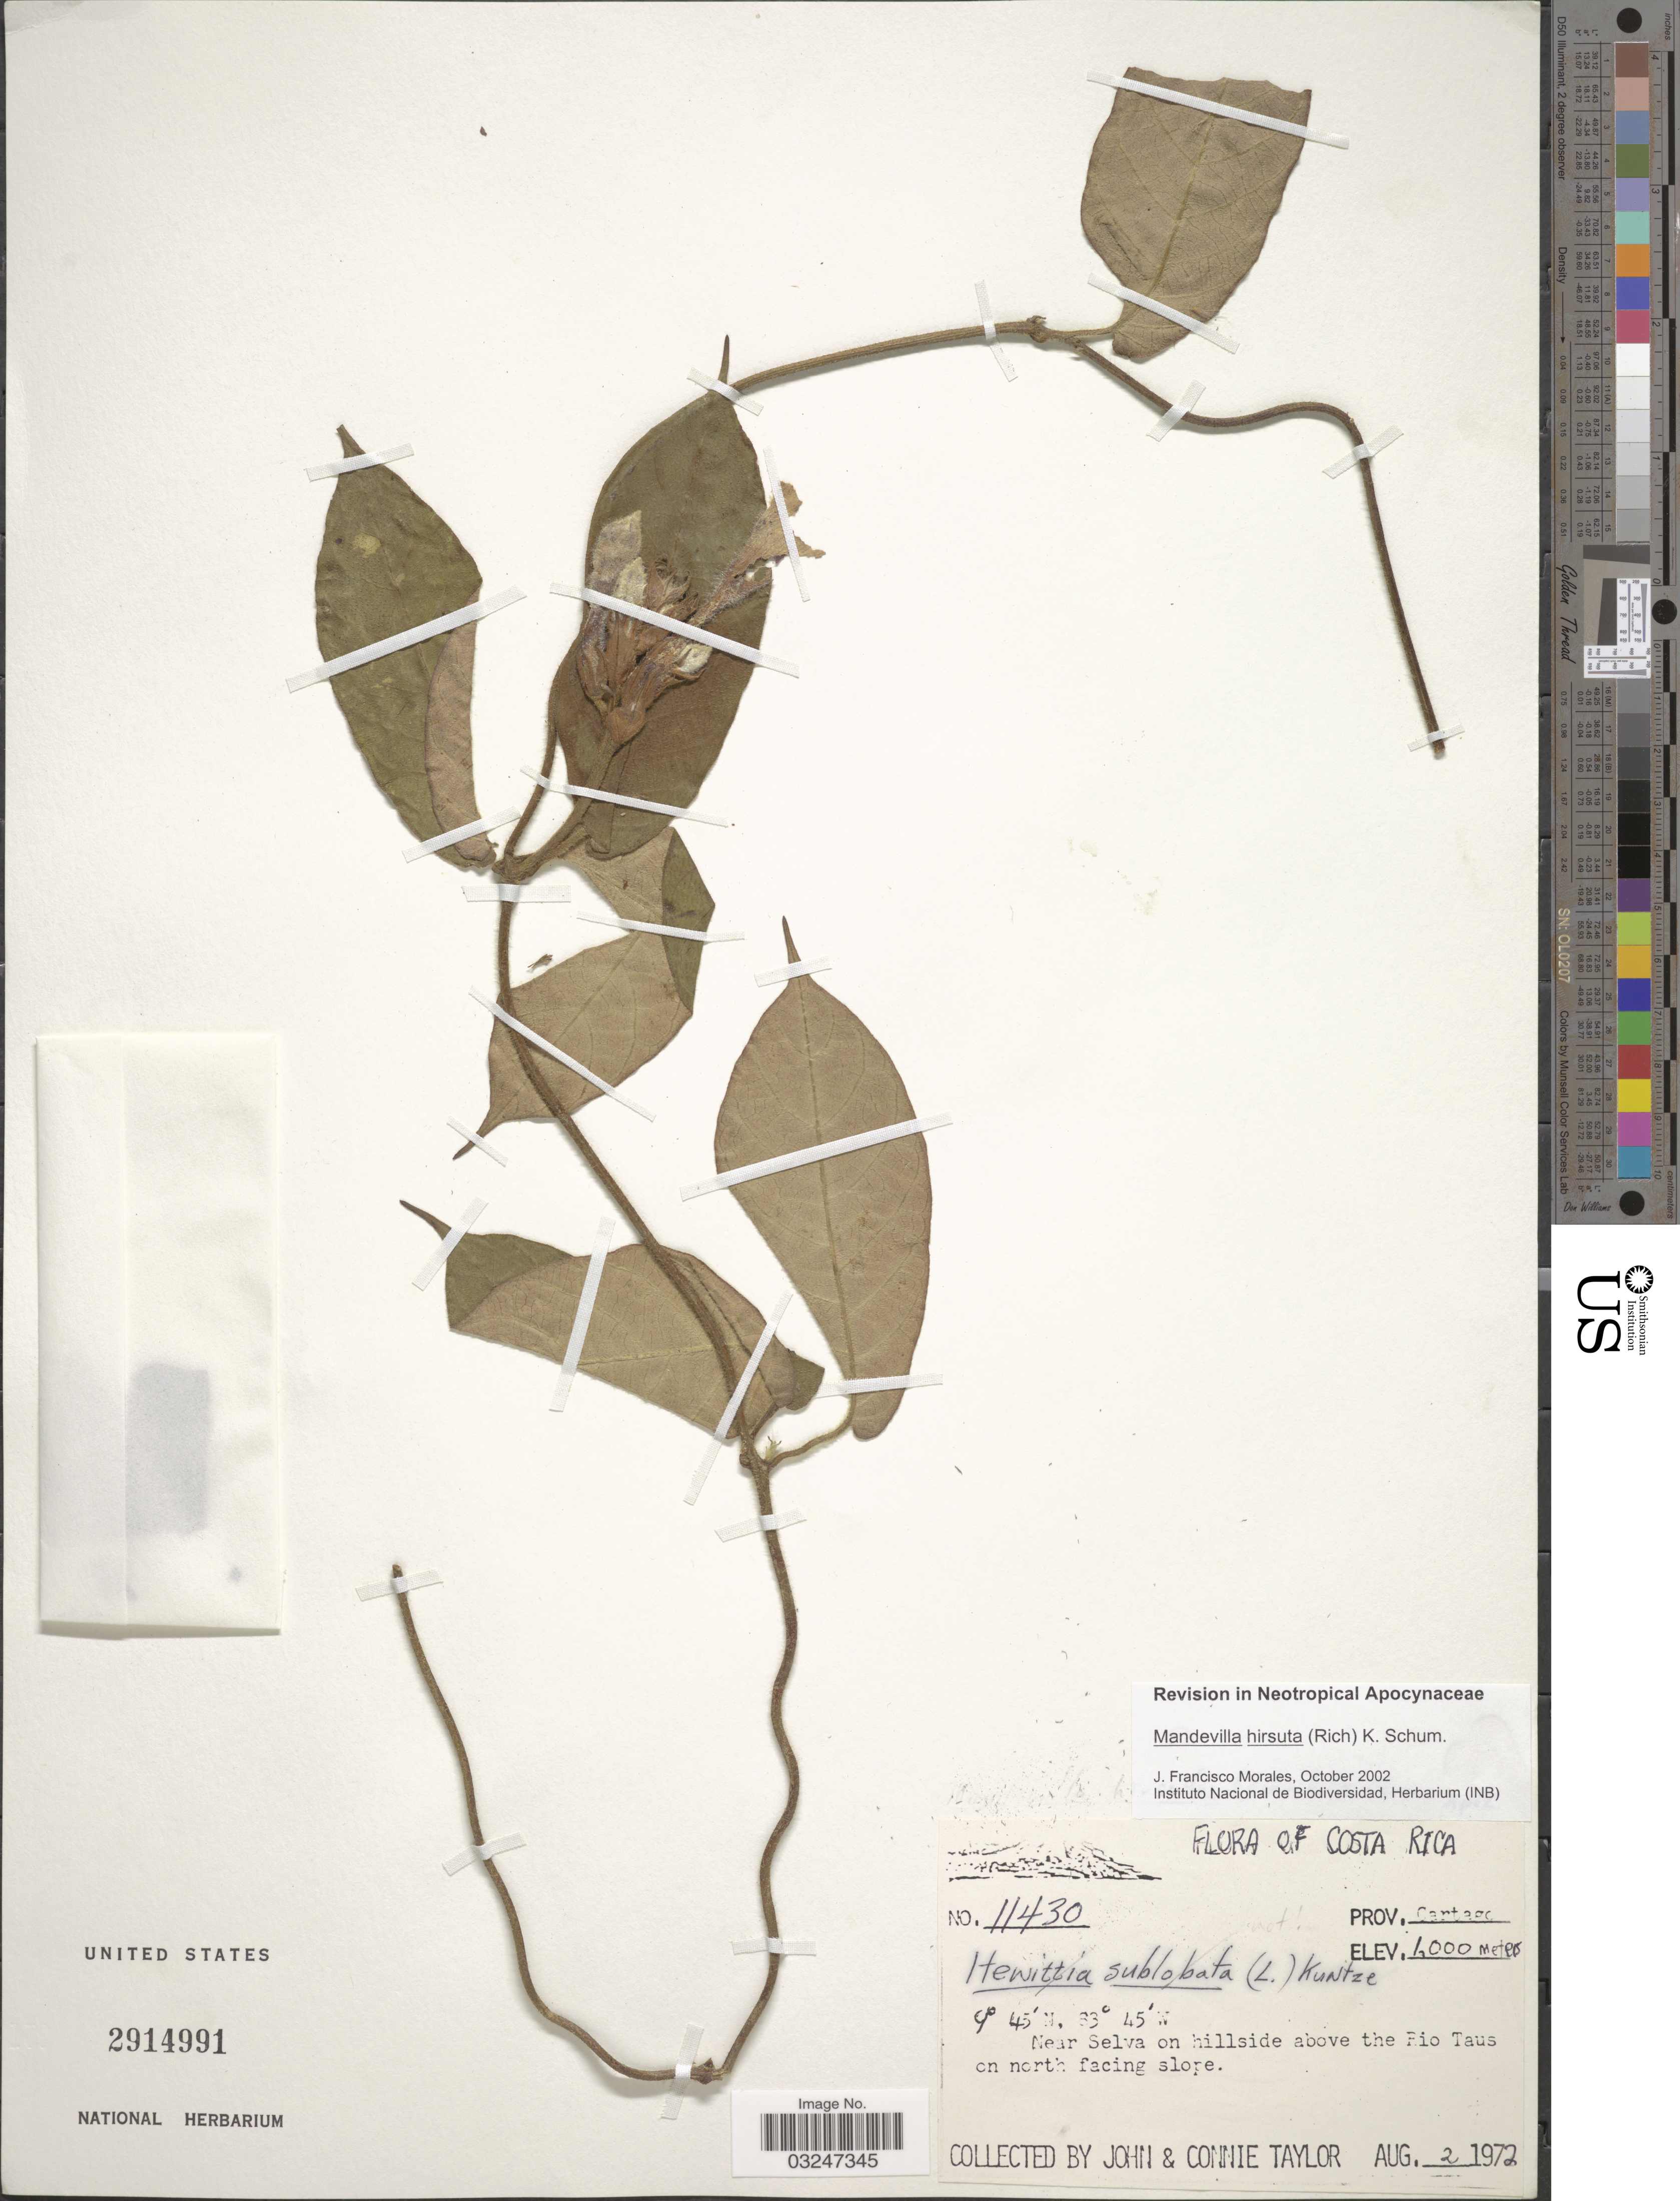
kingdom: Plantae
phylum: Tracheophyta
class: Magnoliopsida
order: Gentianales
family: Apocynaceae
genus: Mandevilla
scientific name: Mandevilla hirsuta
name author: (Rich.) K. Schum.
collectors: J. Taylor & C. Taylor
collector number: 11430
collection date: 1972-08-02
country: Costa Rica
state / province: Cartago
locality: Prov. Cartago. Near Selva on hillside above the Rio Taus on north facing slope.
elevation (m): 1000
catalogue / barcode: US 2914991